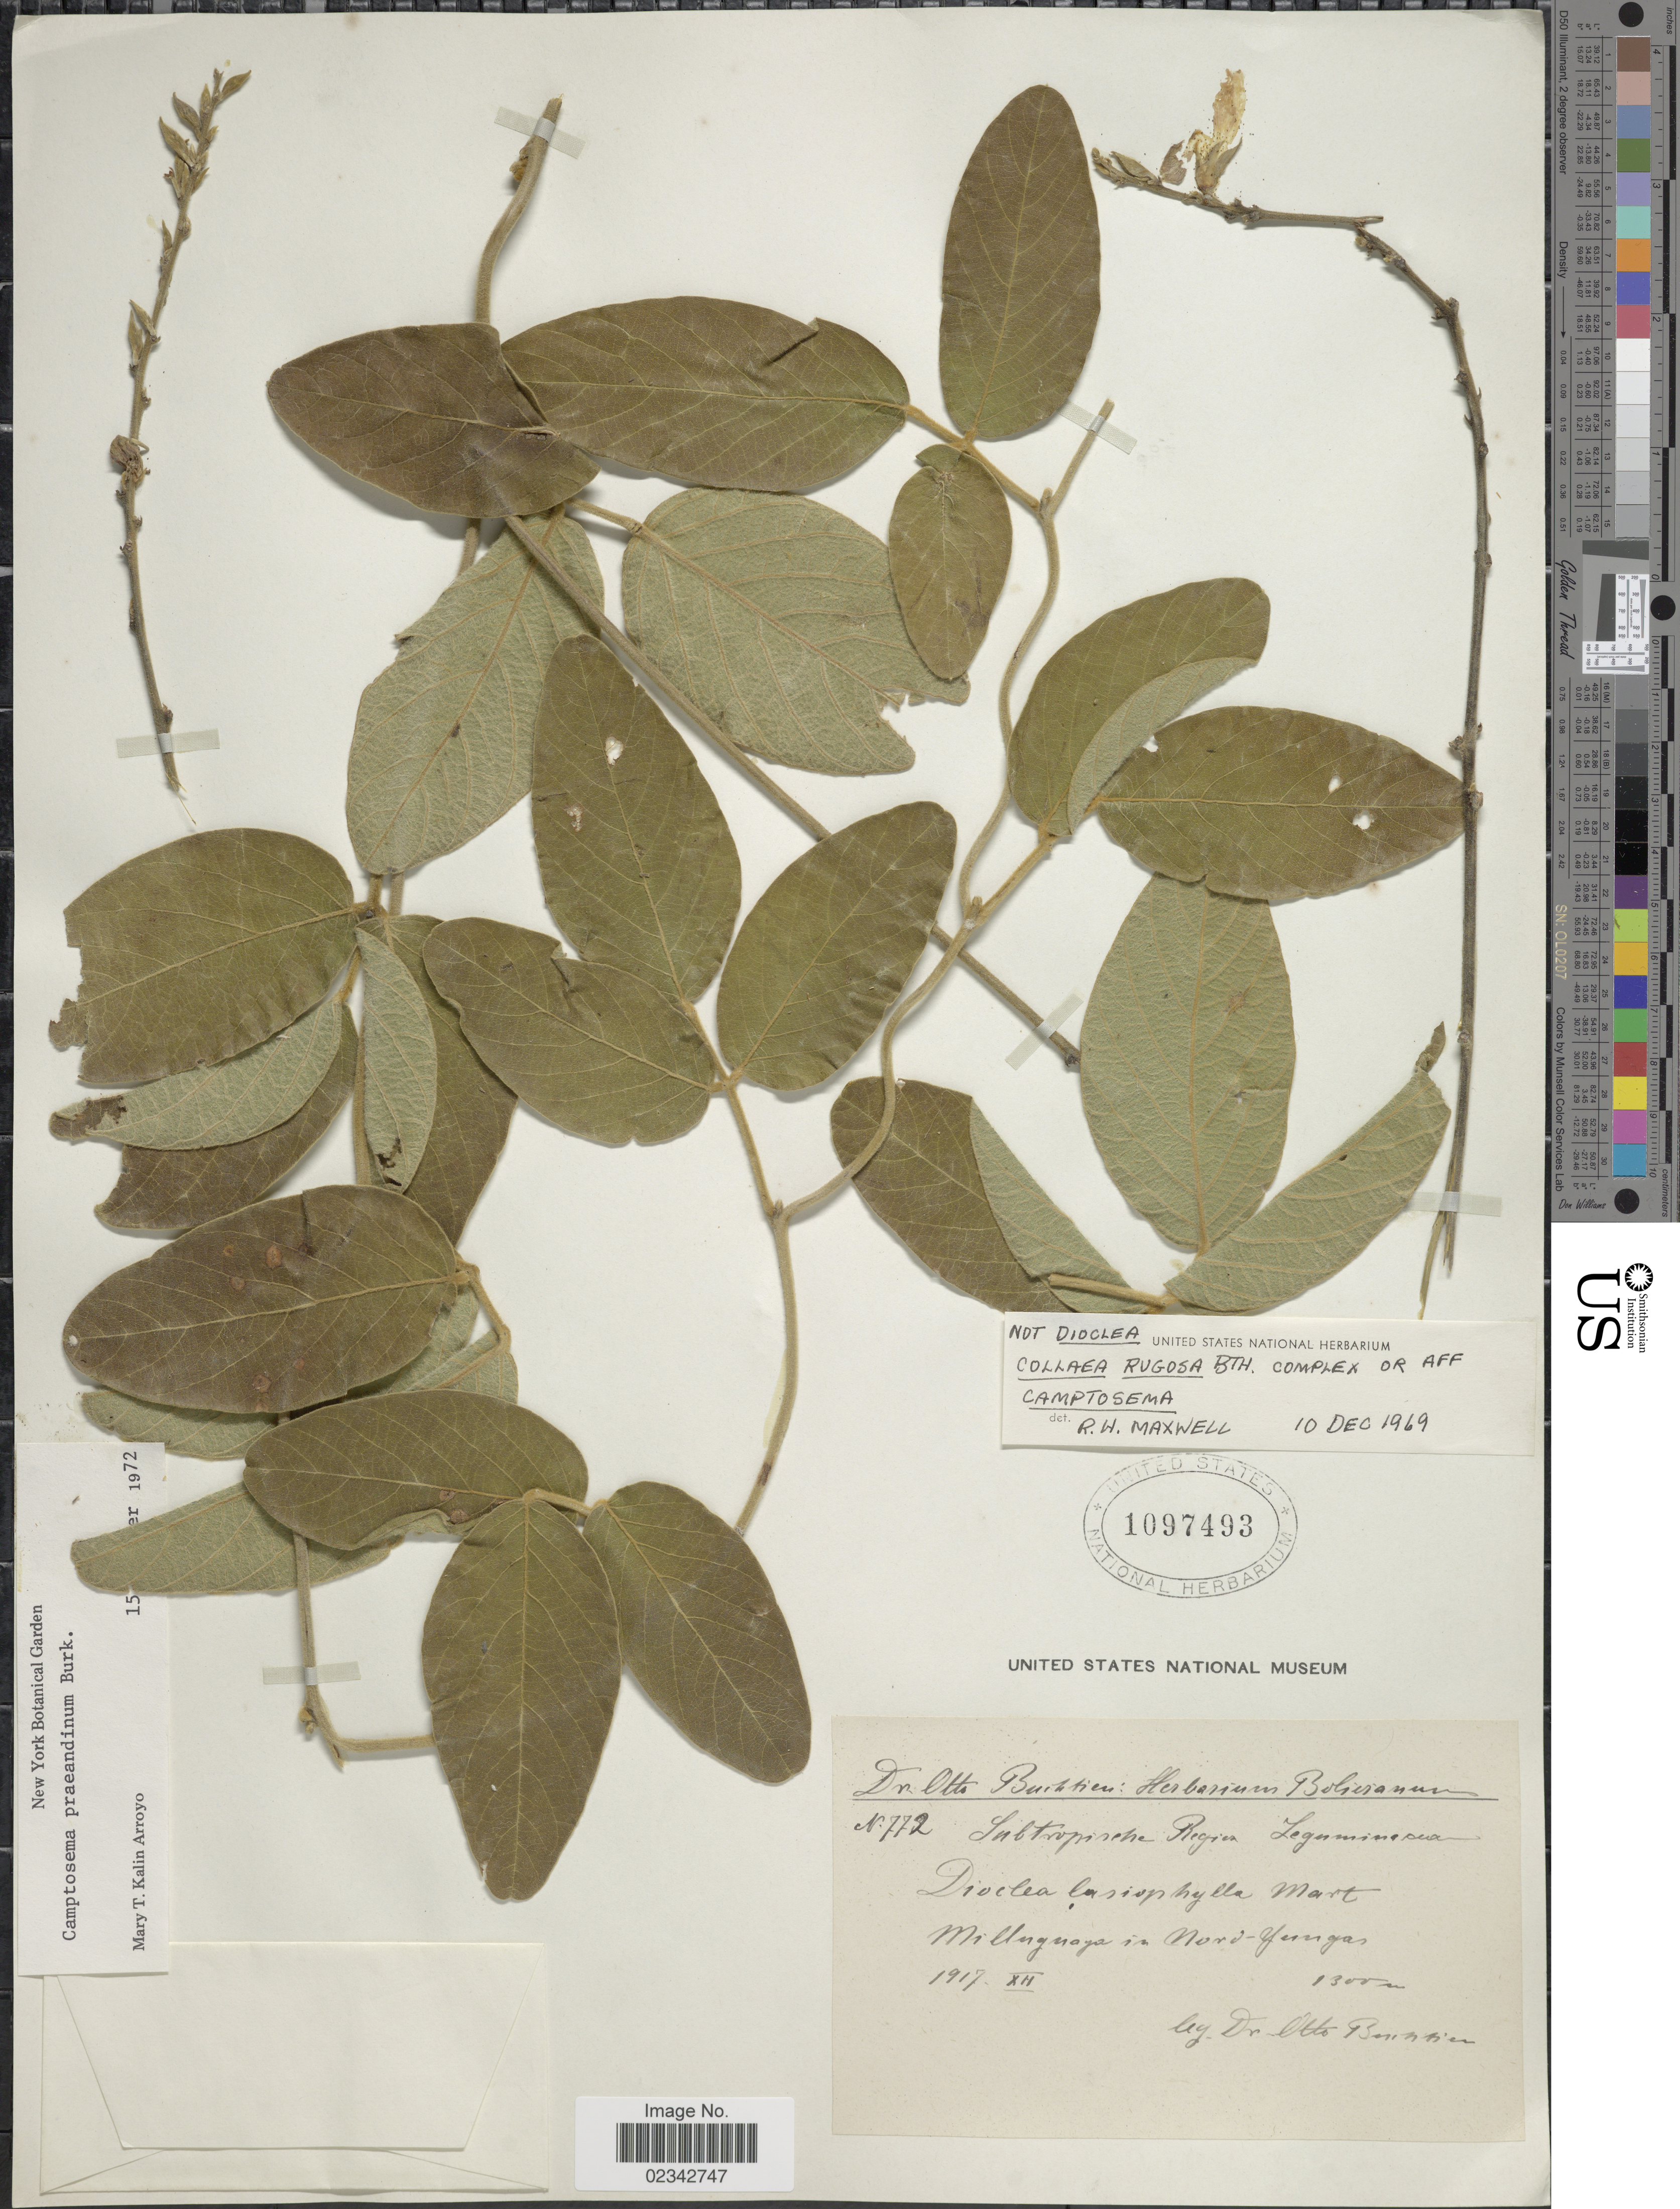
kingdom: Plantae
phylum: Tracheophyta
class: Magnoliopsida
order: Fabales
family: Fabaceae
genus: Cerradicola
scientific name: Cerradicola praeandina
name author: (Burkart) L.P. Queiroz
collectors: O. Buchtien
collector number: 772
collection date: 1917-12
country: Bolivia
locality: Milluguaya in Nord-Yungas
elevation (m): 1300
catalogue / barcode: US 1097493